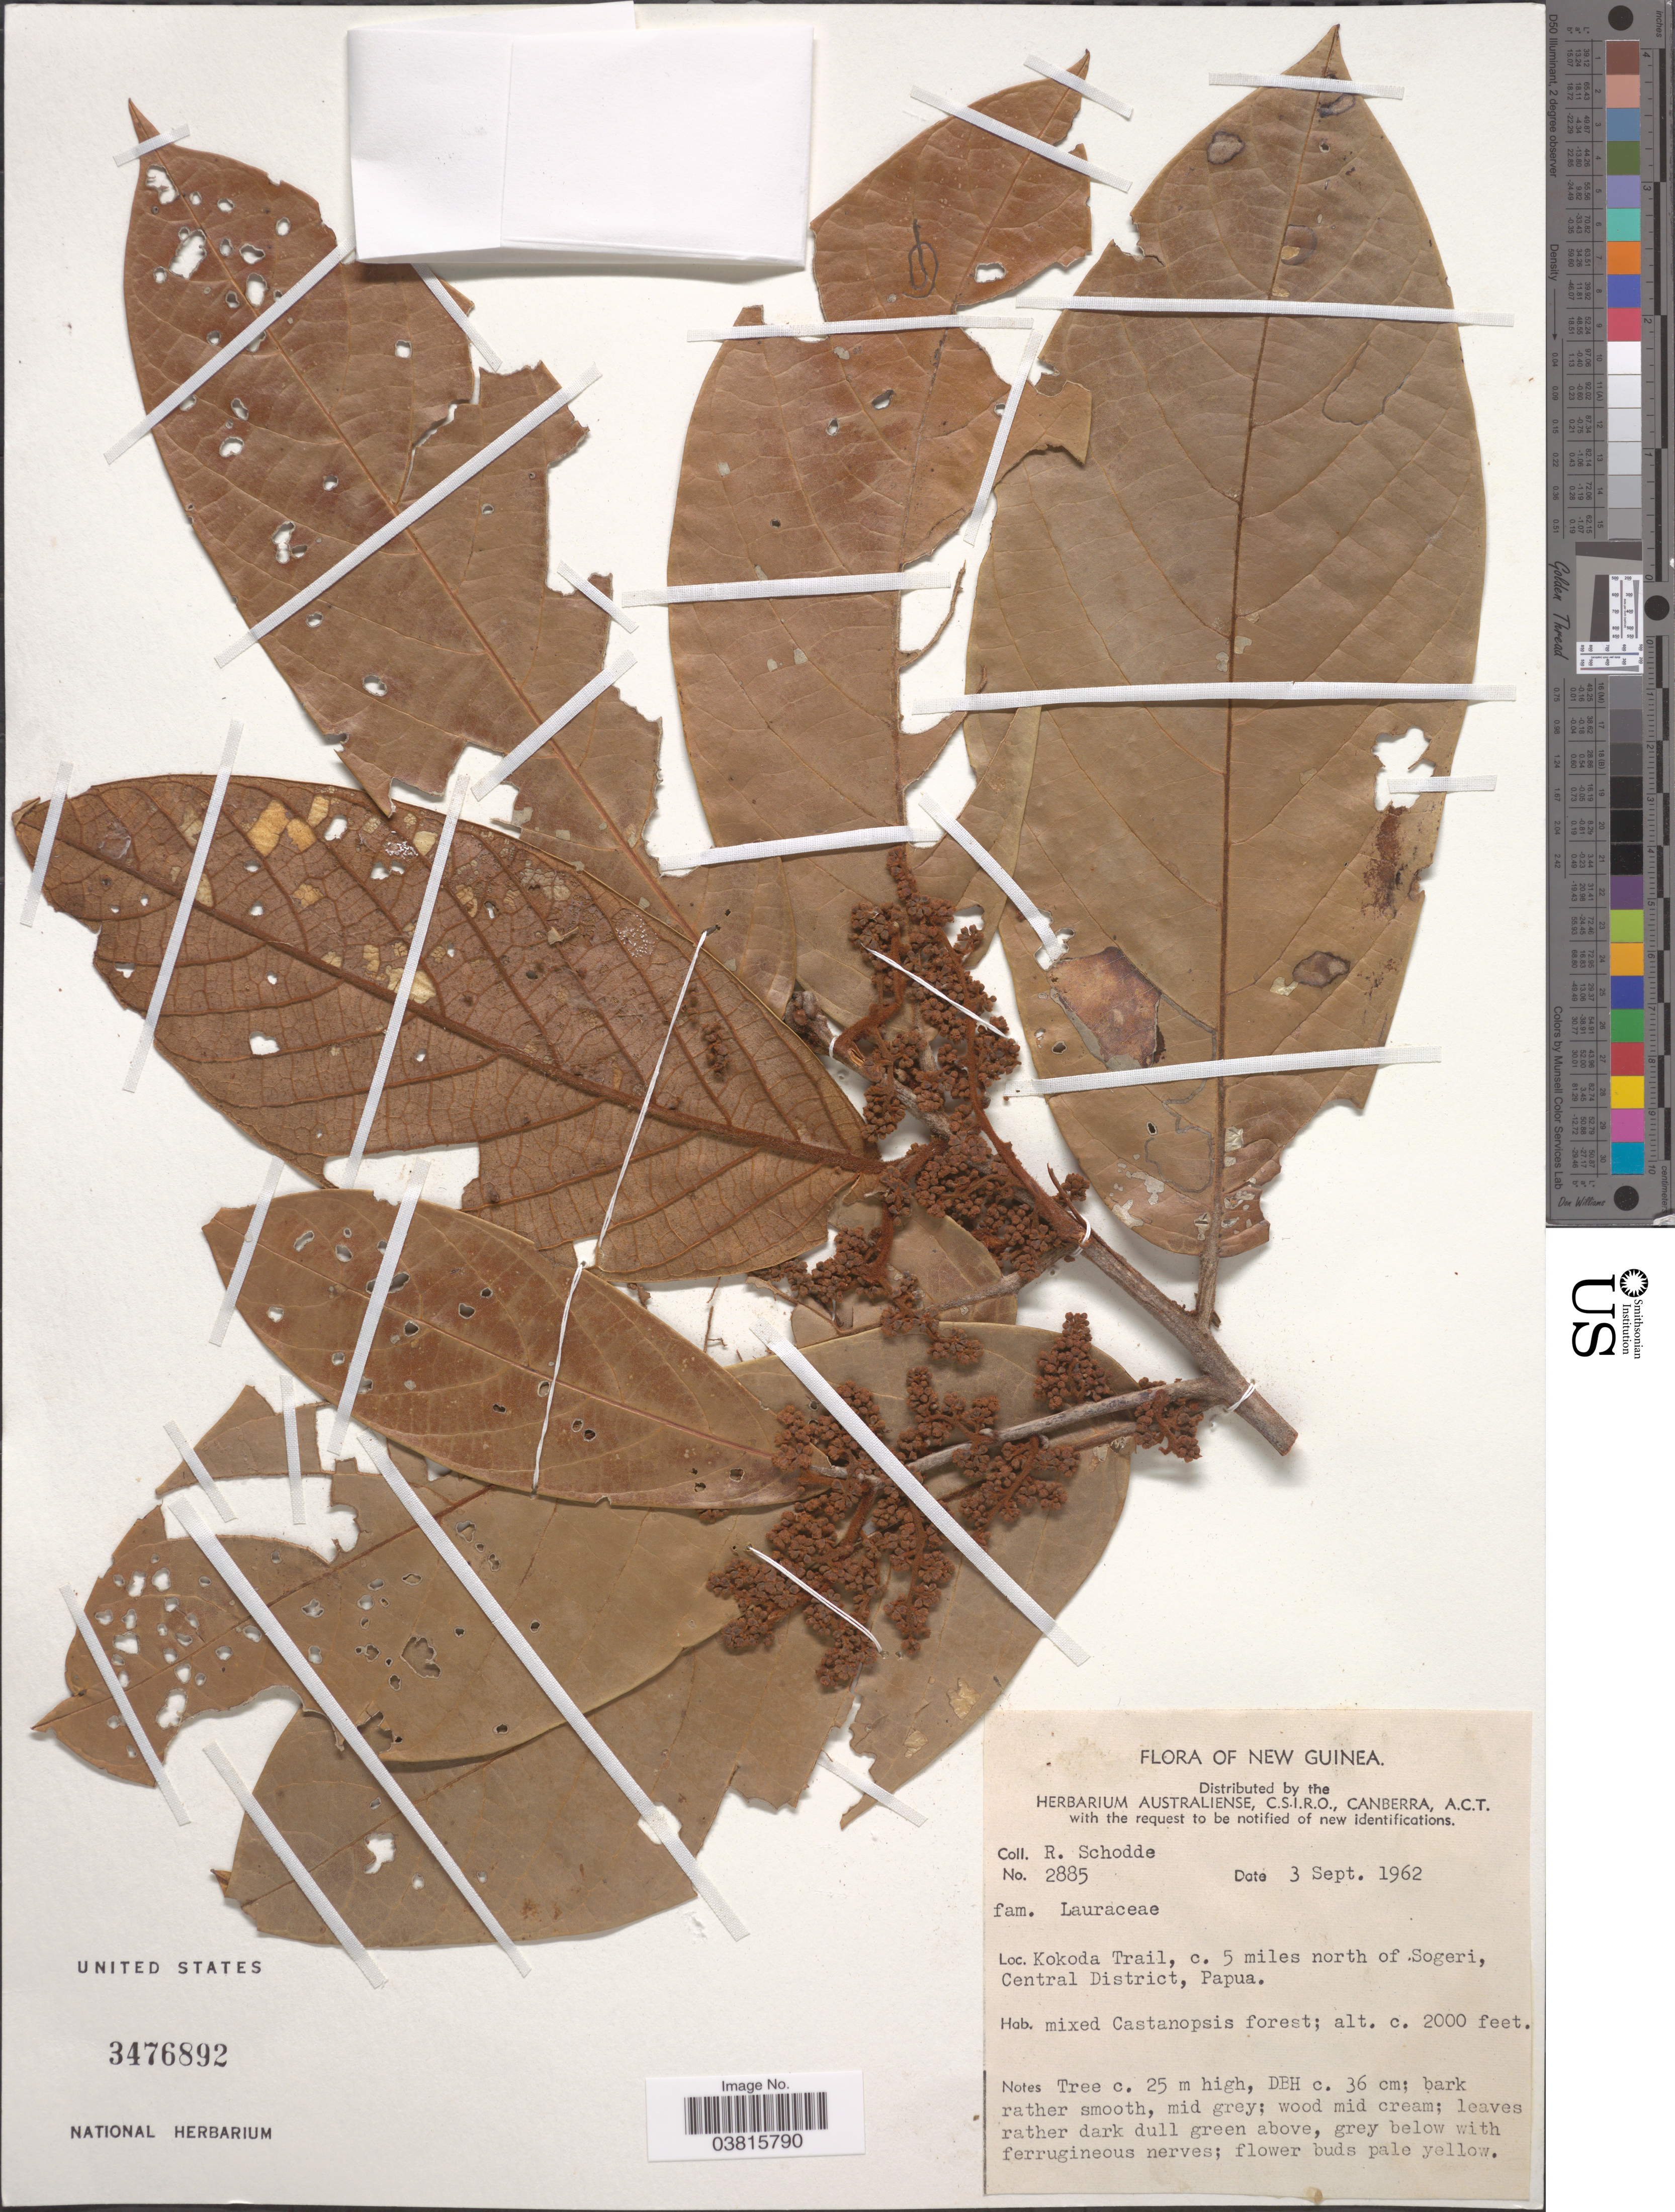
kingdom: Plantae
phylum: Tracheophyta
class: Magnoliopsida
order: Laurales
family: Lauraceae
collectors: R. Schodde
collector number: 2885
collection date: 1962-09-03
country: Papua New Guinea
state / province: Central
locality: New Guinea. Kokoda Trail, c. 5 miles north of Sogeri, Central District, Papua.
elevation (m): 610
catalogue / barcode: US 3476892